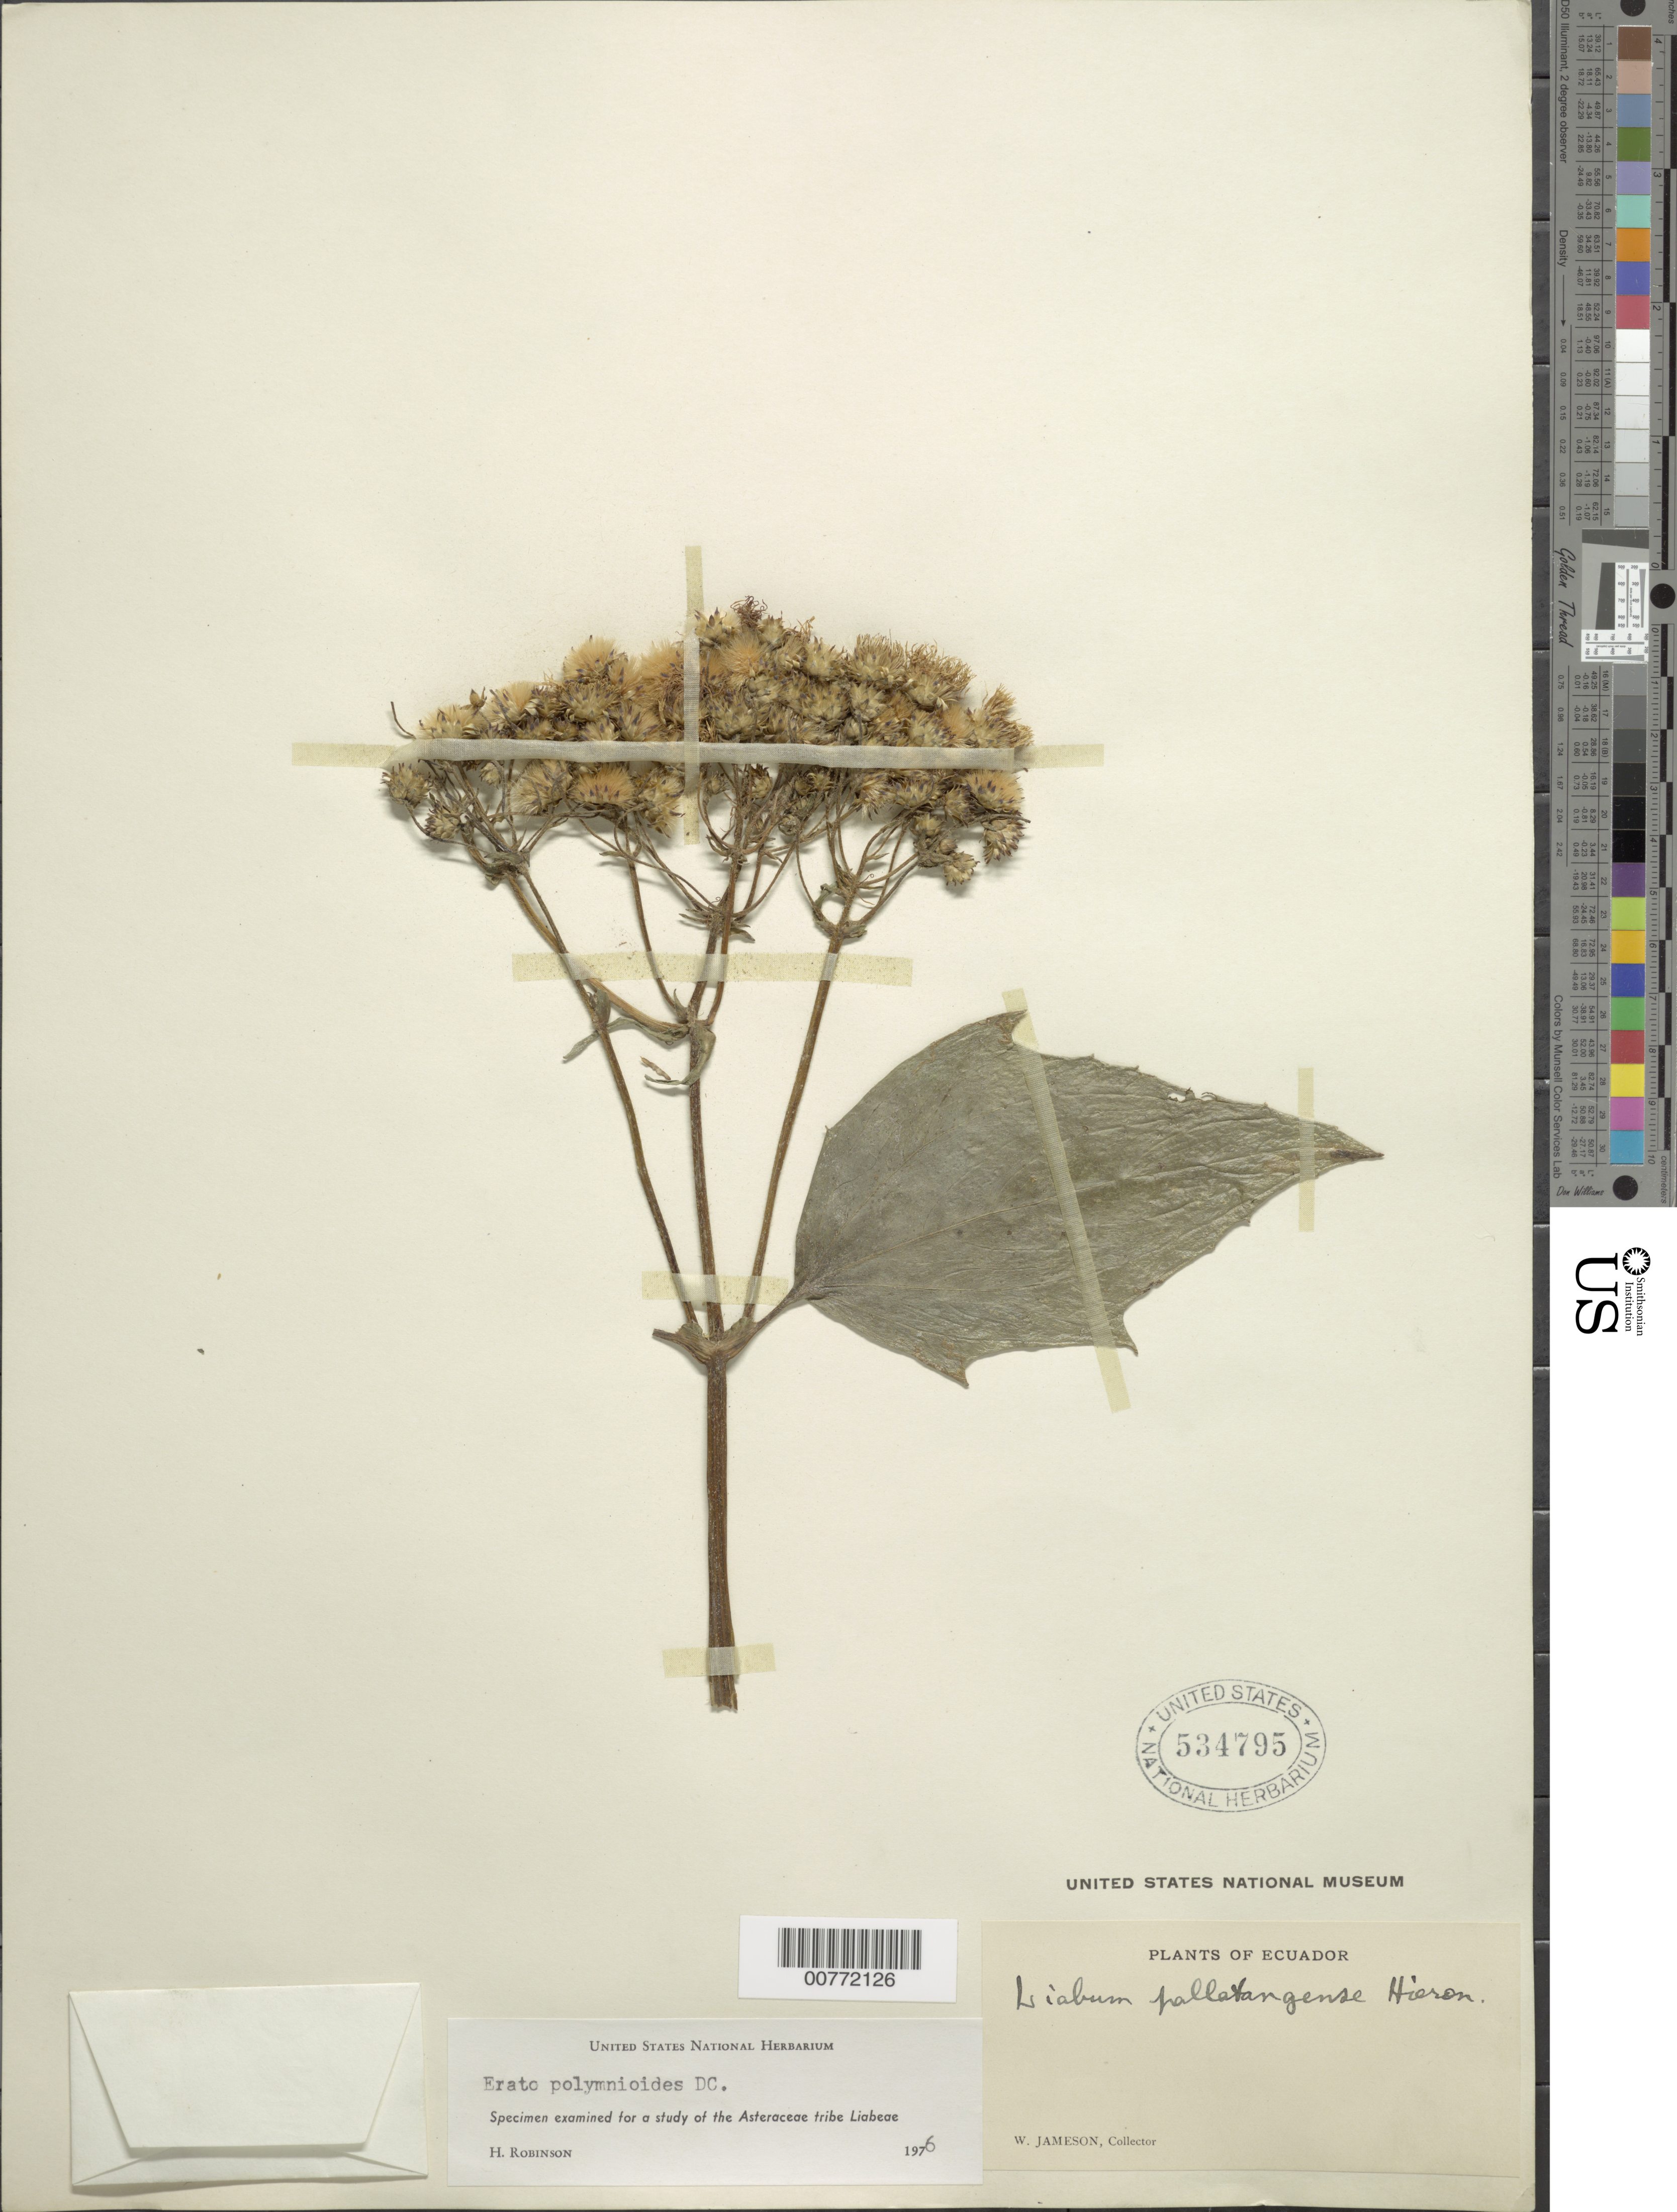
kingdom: Plantae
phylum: Tracheophyta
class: Magnoliopsida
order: Asterales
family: Asteraceae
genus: Erato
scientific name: Erato polymnioides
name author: DC.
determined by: Robinson, Harold E., (US)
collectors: W. Jameson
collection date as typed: s.d.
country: Ecuador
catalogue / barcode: US 534795